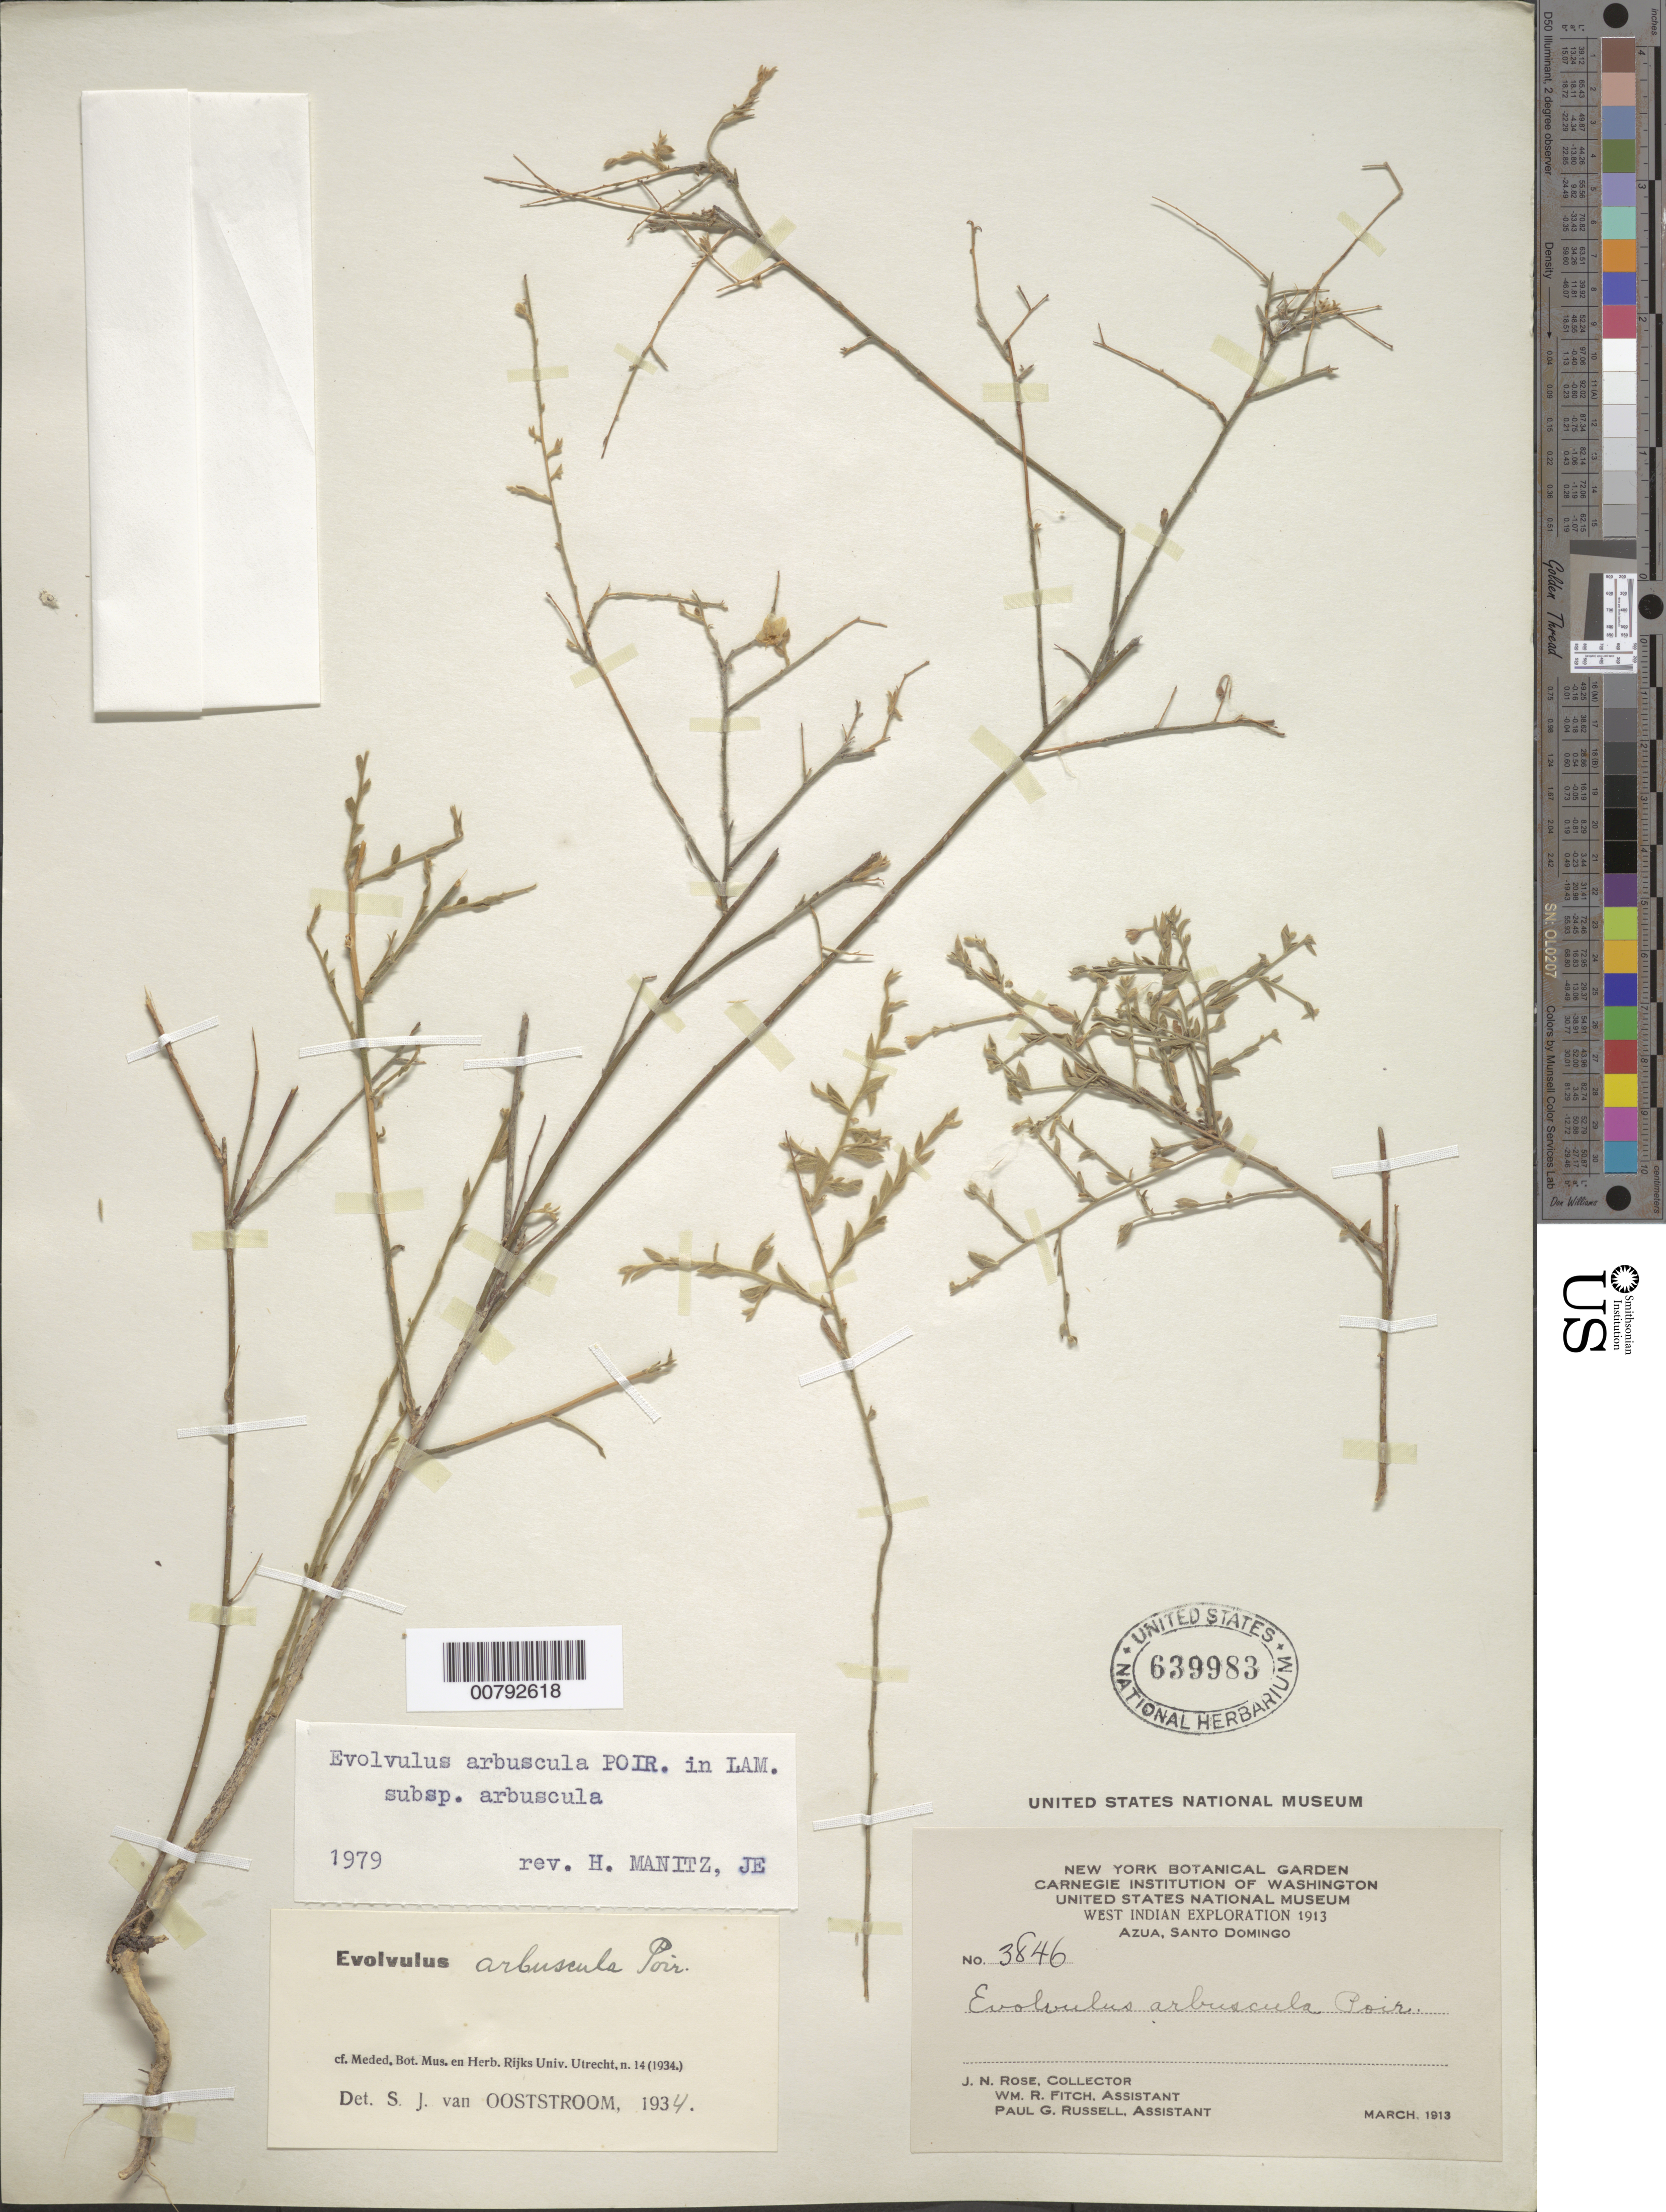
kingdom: Plantae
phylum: Tracheophyta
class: Magnoliopsida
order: Solanales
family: Convolvulaceae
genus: Evolvulus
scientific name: Evolvulus arbuscula subsp. arbuscula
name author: Poir.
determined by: Manitz, H.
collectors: J. N. Rose, W. R. Fitch & P. G. Russell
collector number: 3846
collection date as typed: Mar 1913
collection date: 1913-03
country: Dominican Republic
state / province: Azua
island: Hispaniola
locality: Santo Domingo.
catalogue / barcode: US 639983